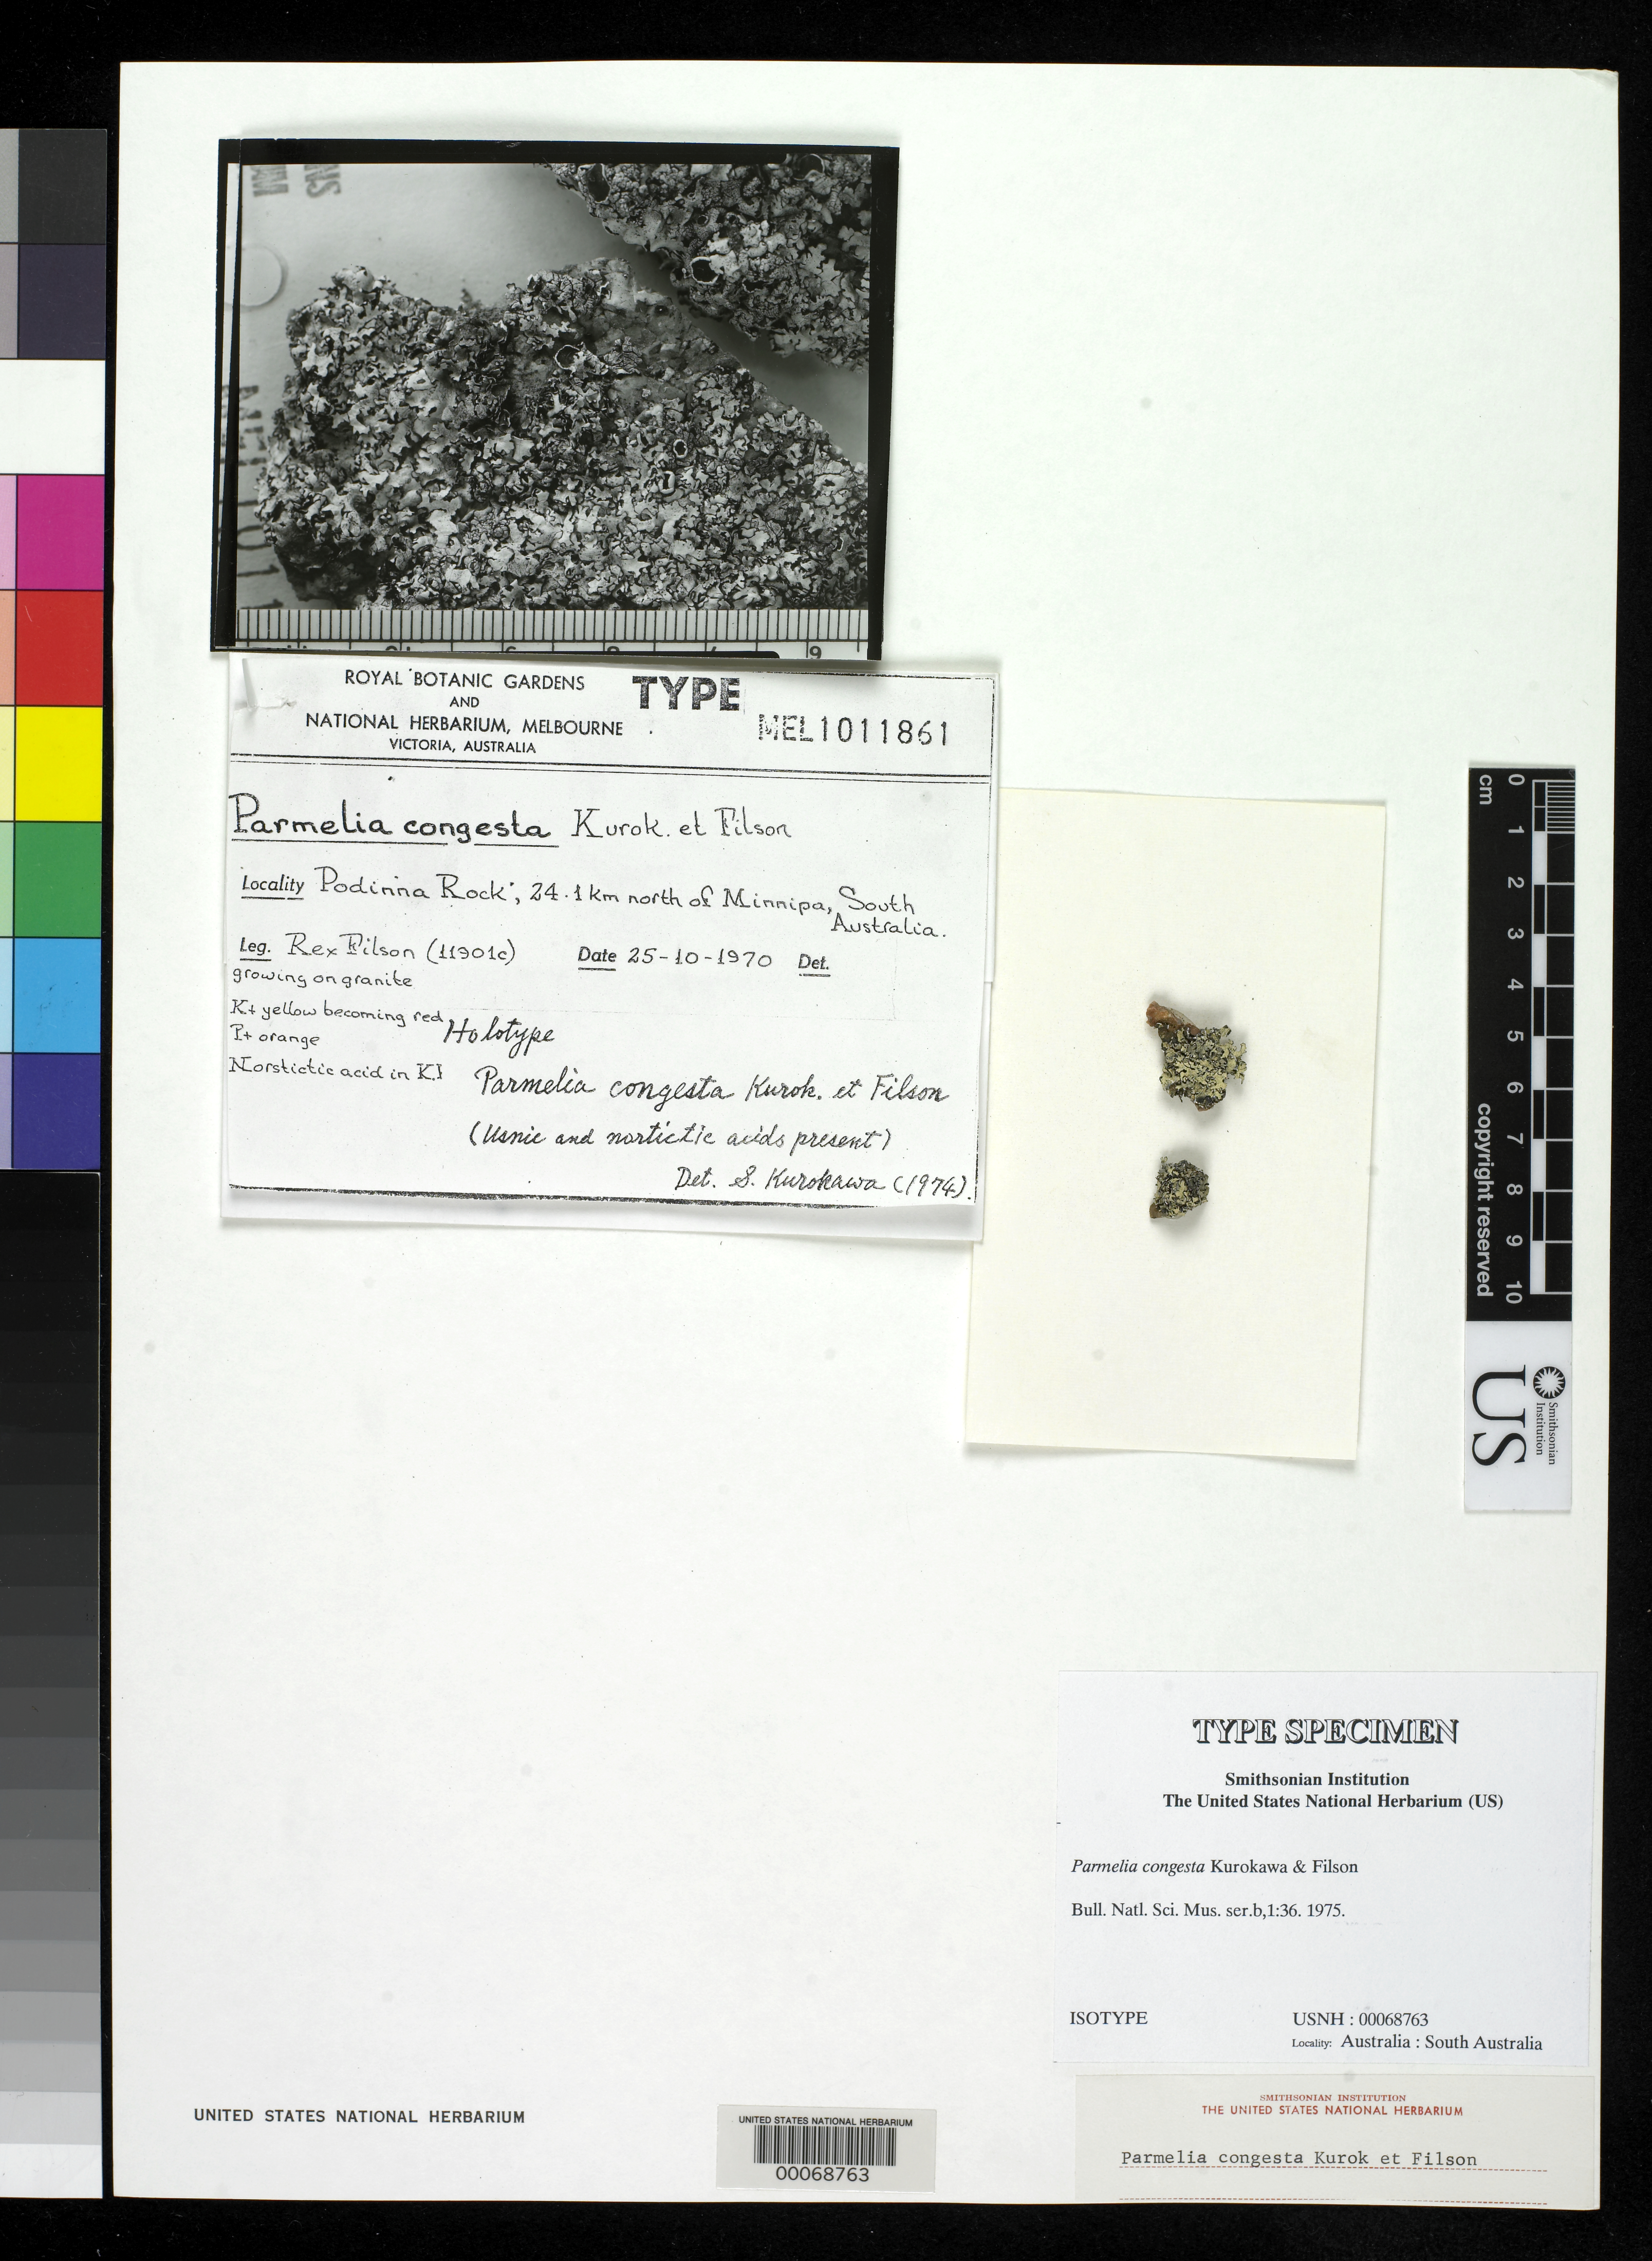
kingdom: Fungi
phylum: Ascomycota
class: Lecanoromycetes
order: Lecanorales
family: Parmeliaceae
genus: Parmelia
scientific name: Parmelia congesta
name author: Kurok. & Filson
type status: Isotype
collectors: R. Filson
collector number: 11901 c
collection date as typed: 25 Oct 1970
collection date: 1970-10-25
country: Australia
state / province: South Australia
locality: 24.1 km N of Minnipa.